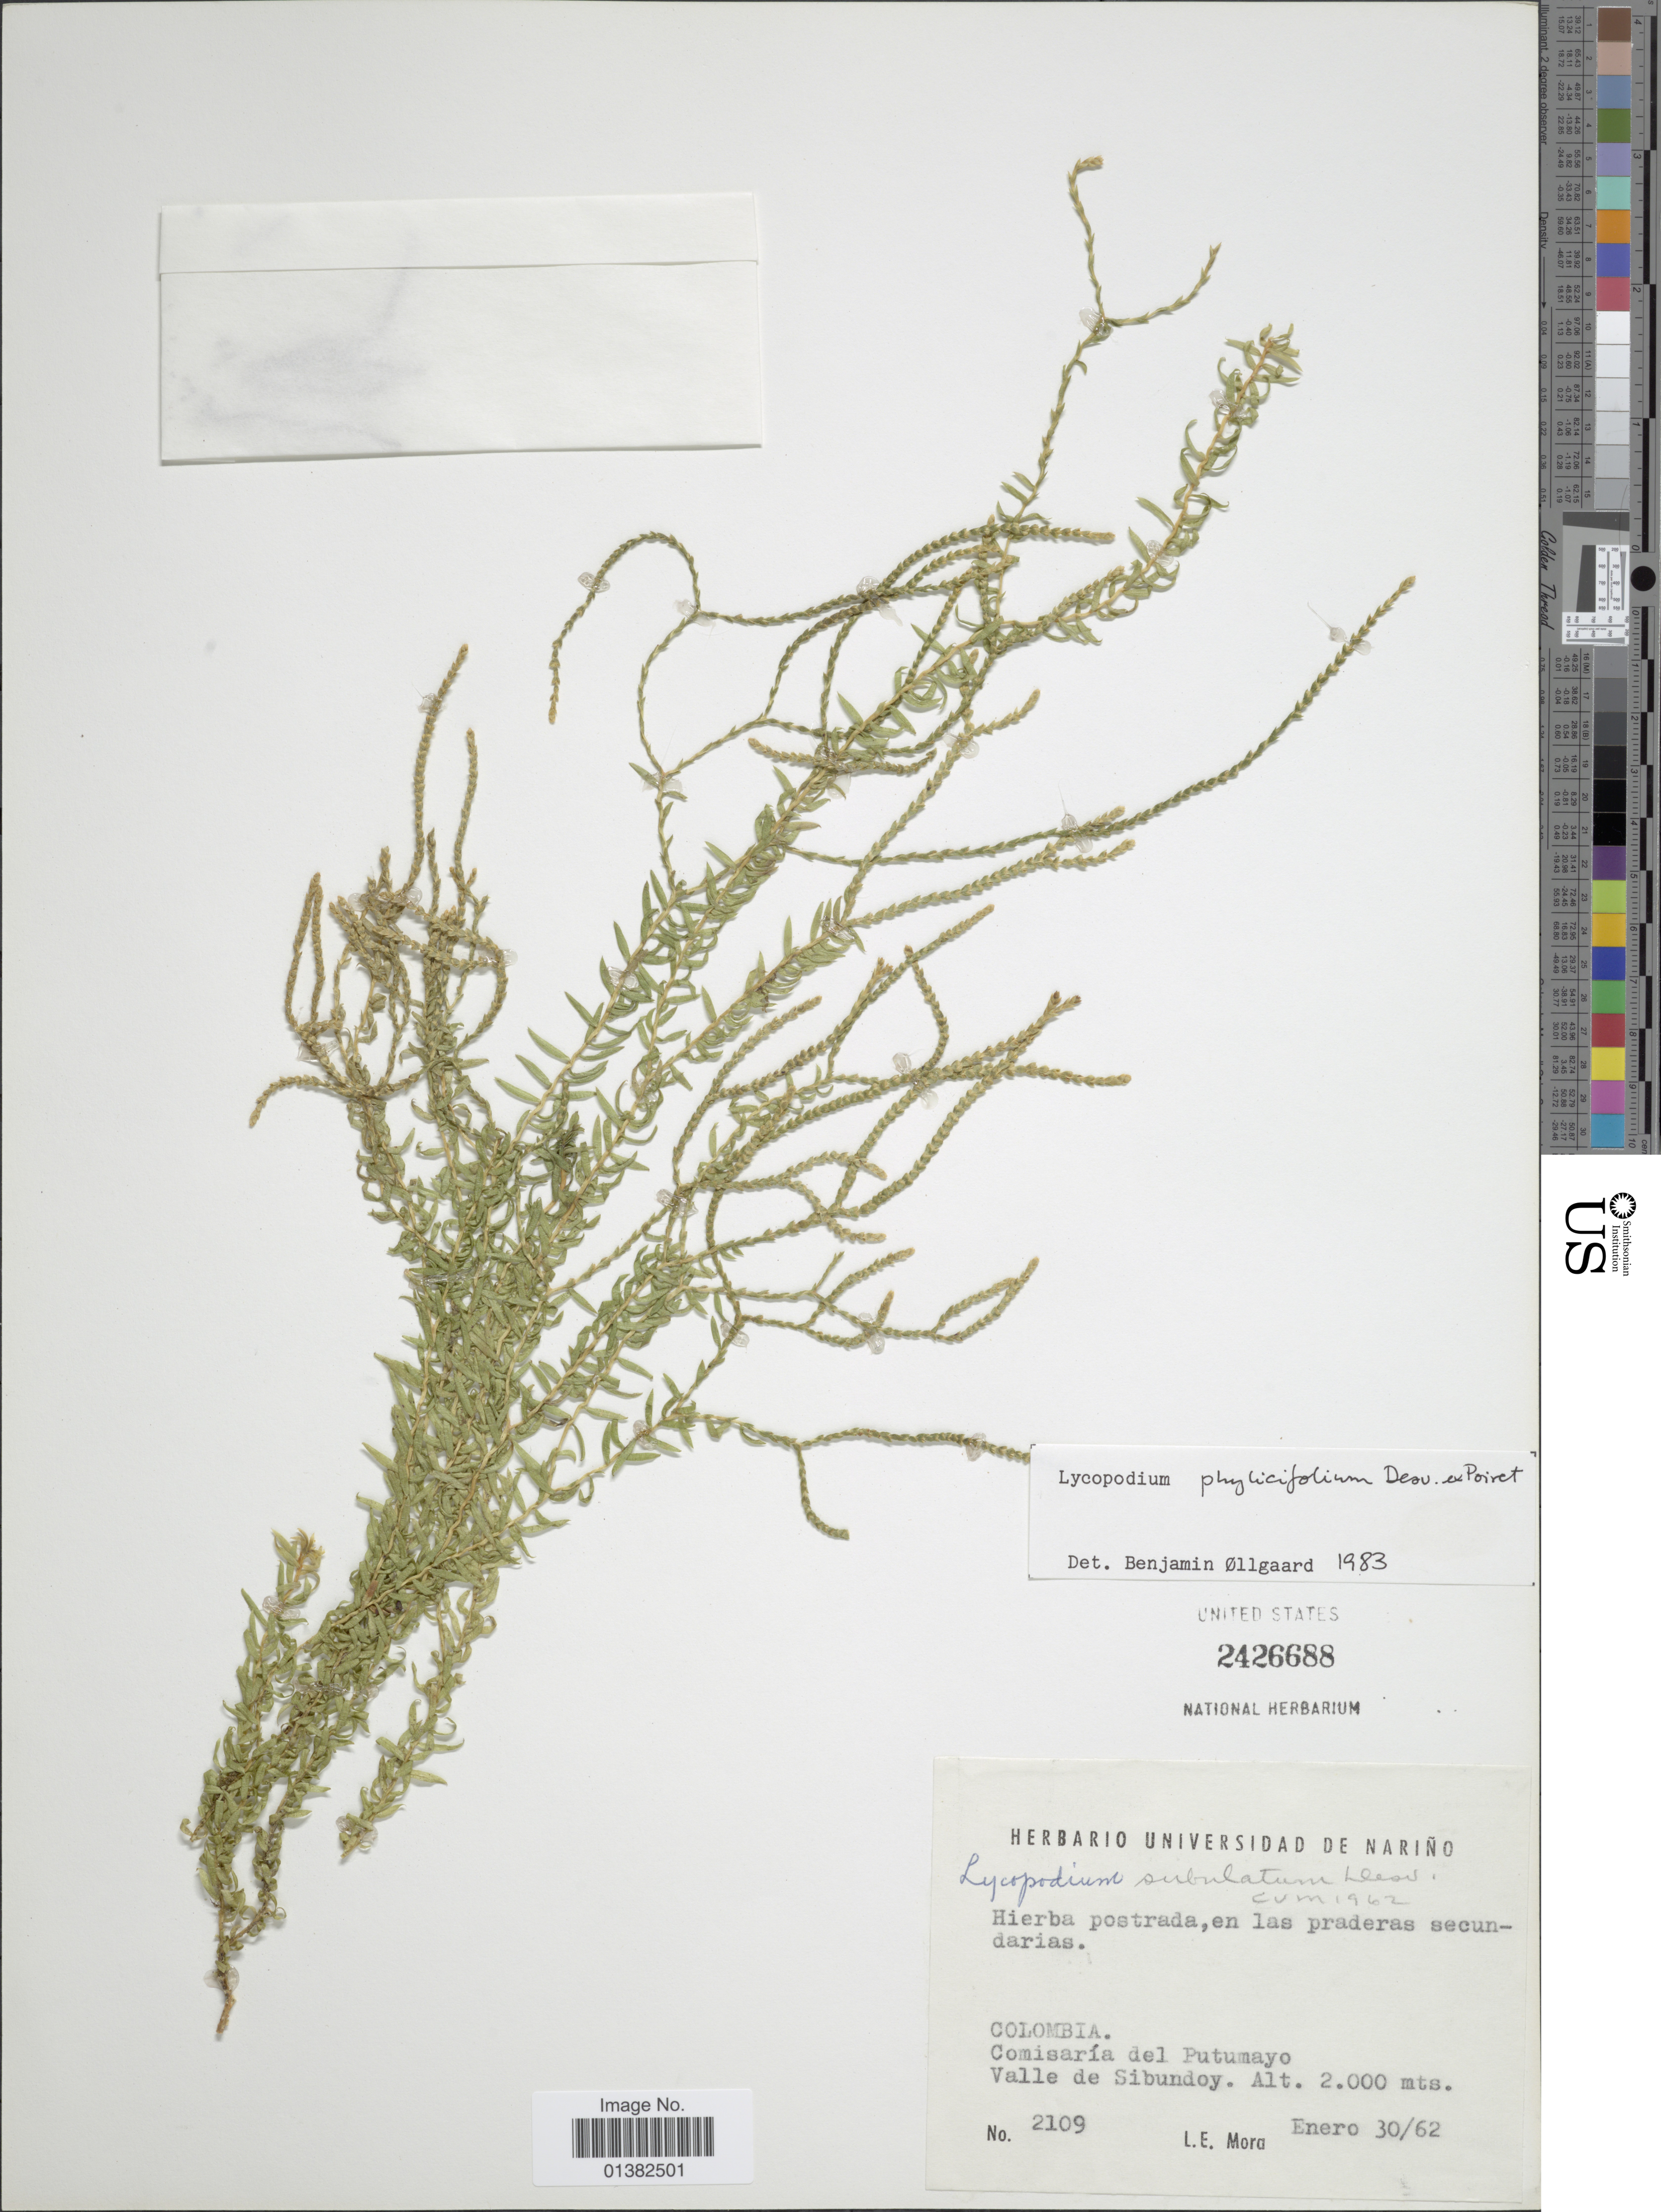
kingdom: Plantae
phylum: Tracheophyta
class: Lycopodiopsida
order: Lycopodiales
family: Lycopodiaceae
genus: Phlegmariurus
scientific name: Phlegmariurus phylicifolius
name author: (Desv. ex Poir.) B. Øllg.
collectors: L. Mora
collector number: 2109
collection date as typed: Transcribed d/m/y: 30/1/62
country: Colombia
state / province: Putumayo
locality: Valle de Sibundoy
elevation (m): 2000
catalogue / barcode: US 2426688